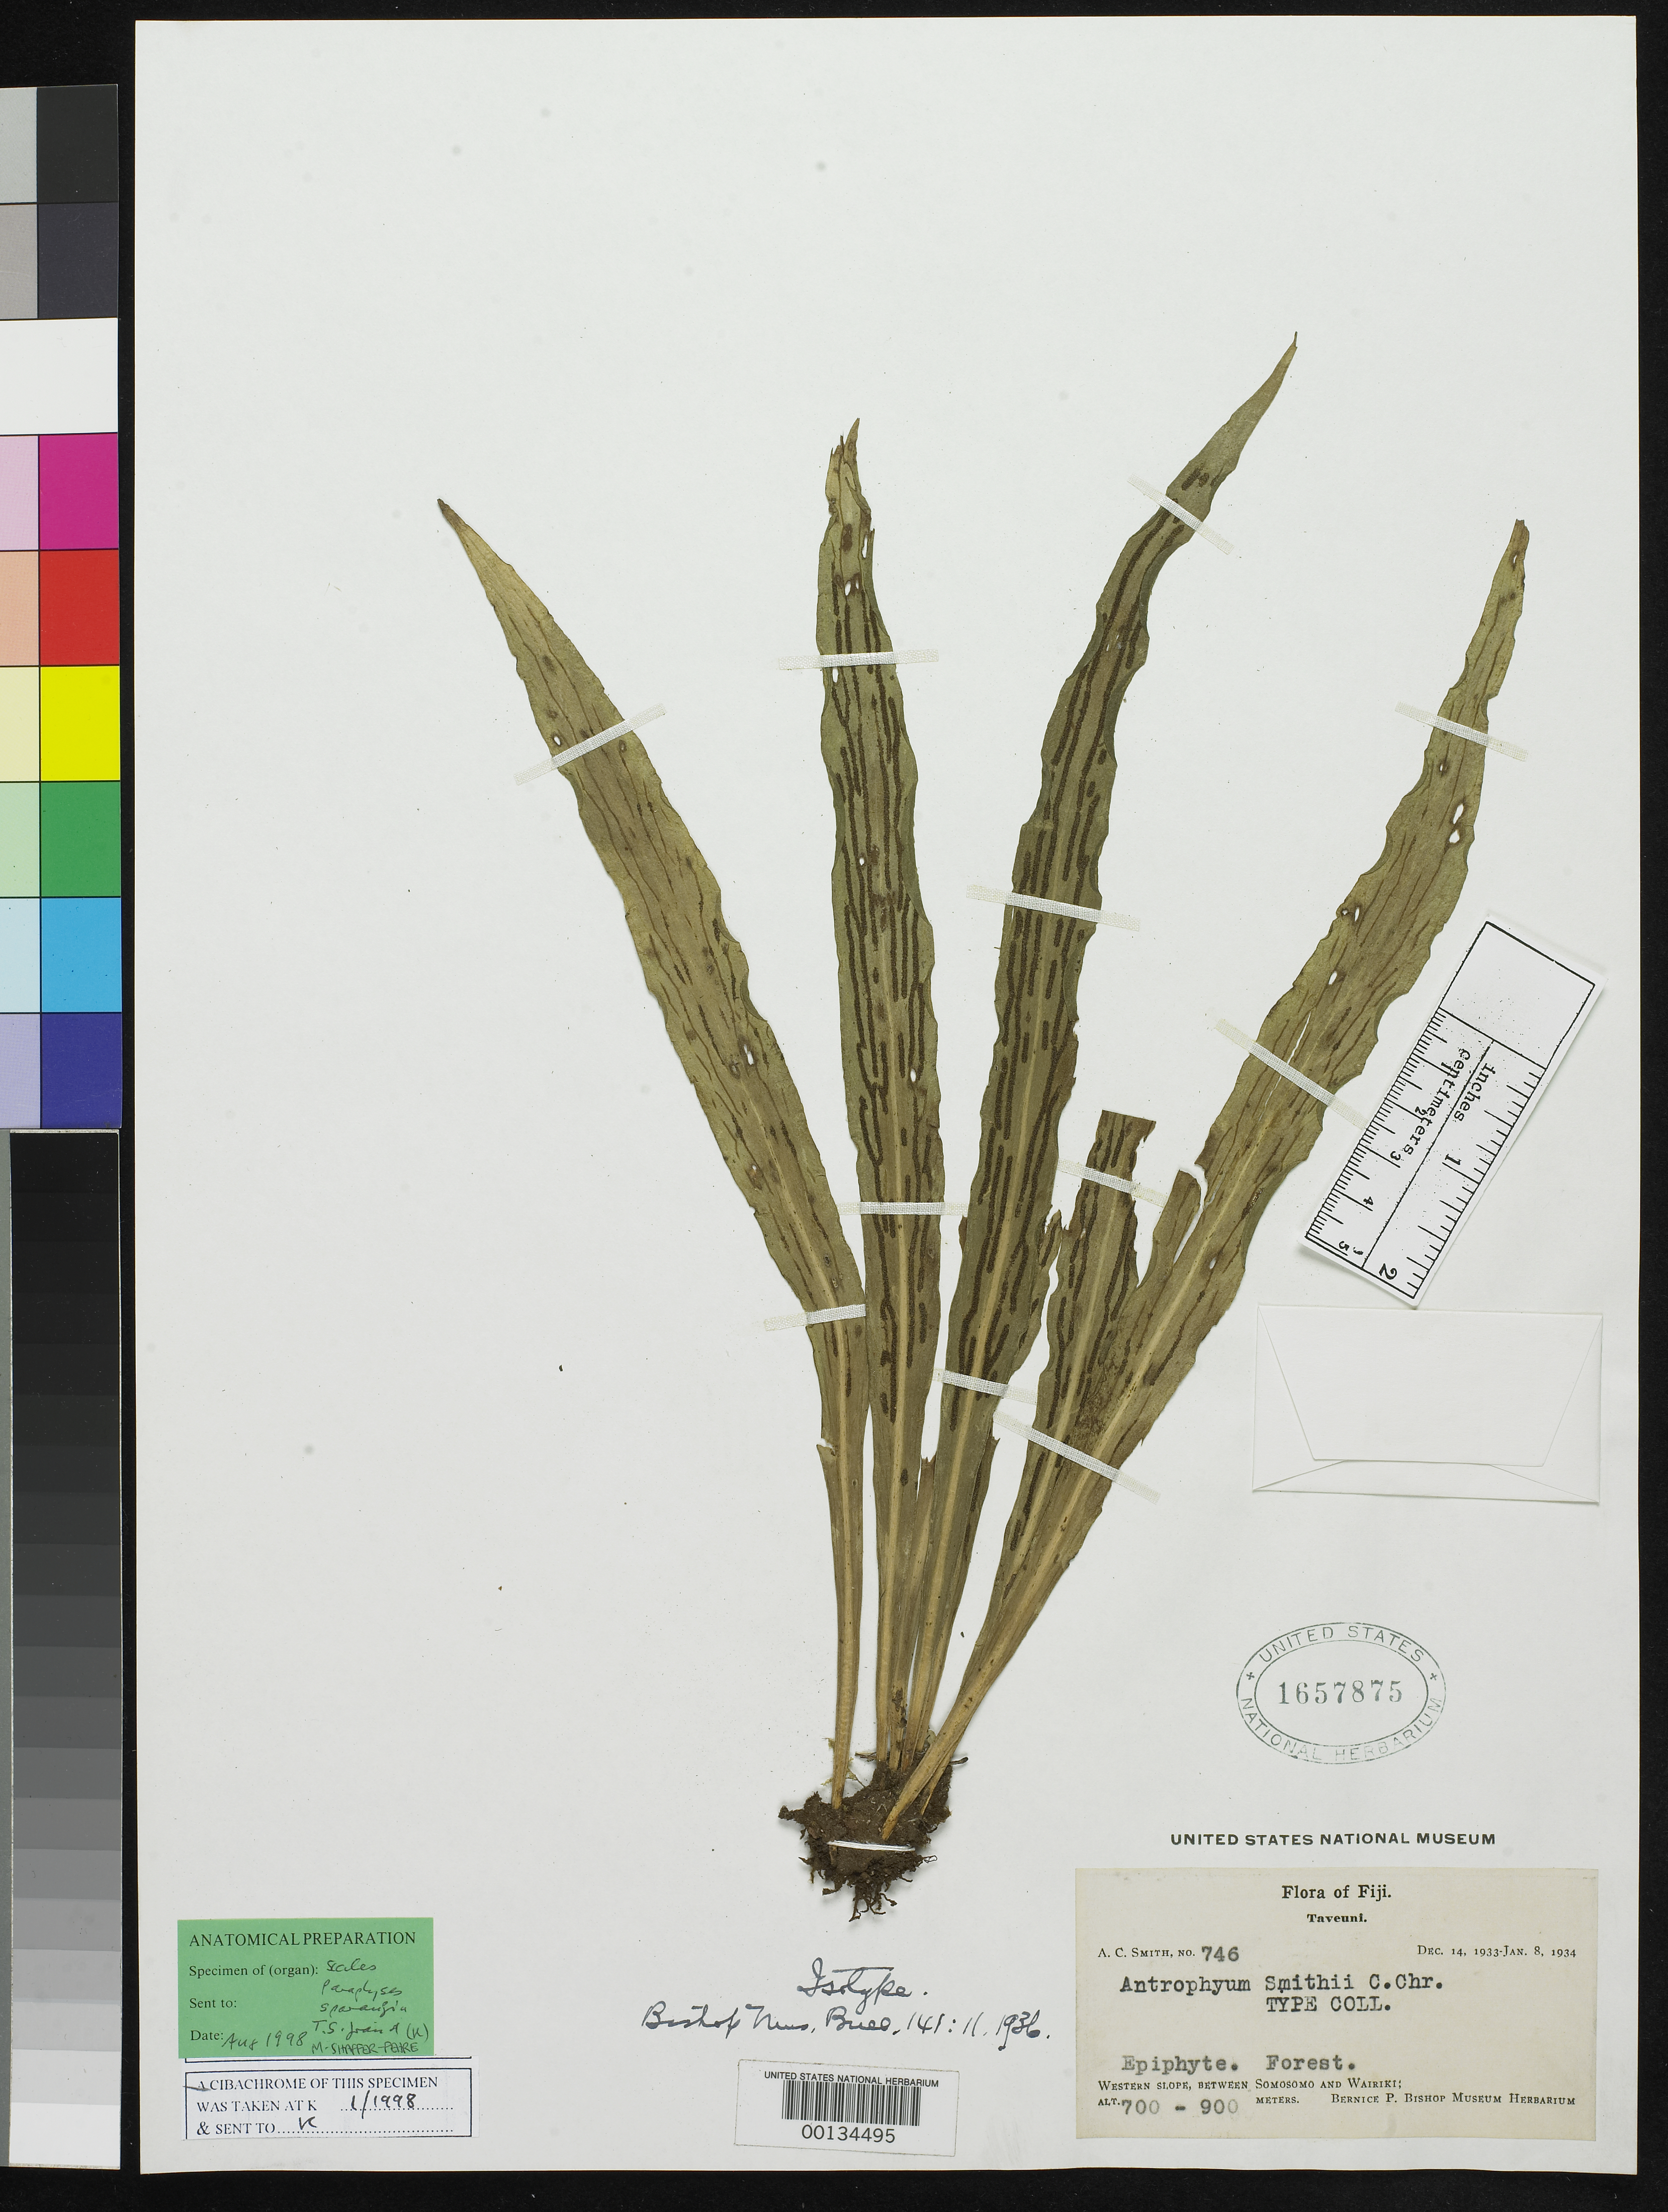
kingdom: Plantae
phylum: Tracheophyta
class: Polypodiopsida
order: Polypodiales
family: Pteridaceae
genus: Antrophyum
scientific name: Antrophyum smithii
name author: C. Chr.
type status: Type Collection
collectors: A. C. Smith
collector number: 746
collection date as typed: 14 Dec 1934 to 08 Jan 1934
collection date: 1934-01-08/1934-12-14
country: Fiji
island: Taveuni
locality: Western slope, between Somo Somo & Wairiki.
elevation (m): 700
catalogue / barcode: US 1657875